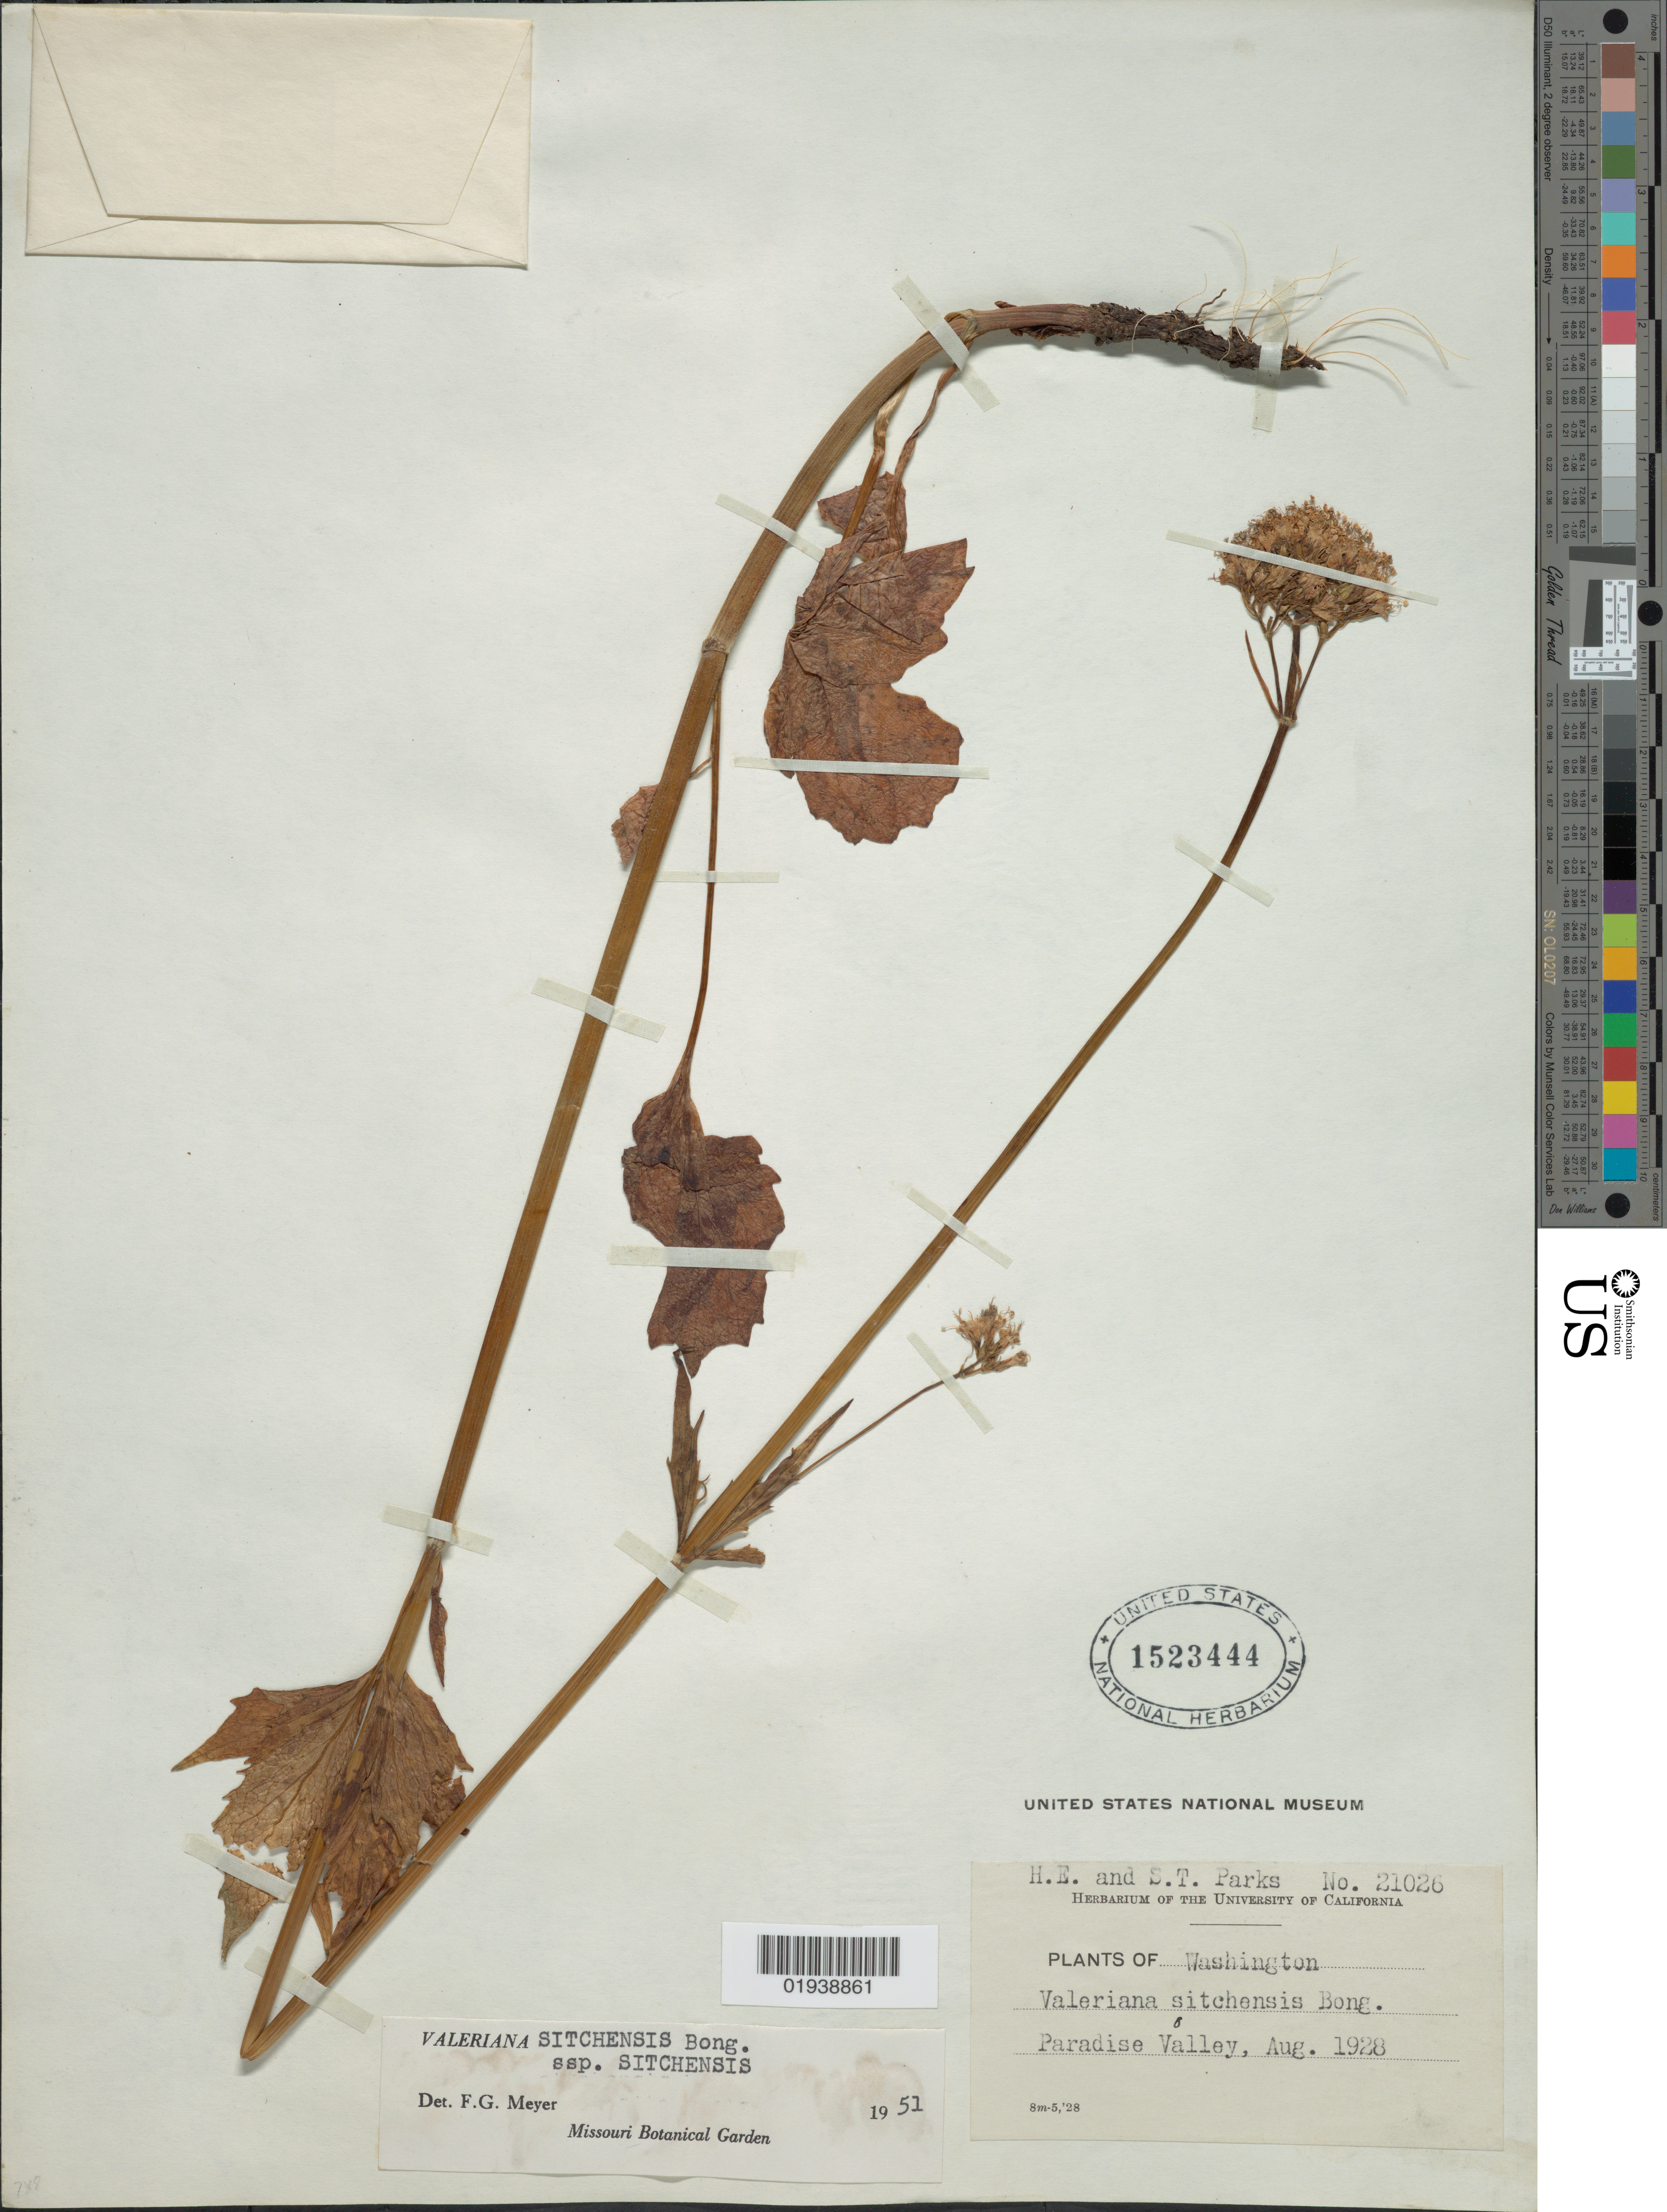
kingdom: Plantae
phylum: Tracheophyta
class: Magnoliopsida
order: Dipsacales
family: Caprifoliaceae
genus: Valeriana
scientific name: Valeriana sitchensis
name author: Bong.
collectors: H. E. Parks & S. Parks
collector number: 21026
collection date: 1928-08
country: United States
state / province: Washington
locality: Paradise Valley.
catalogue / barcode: US 1523444